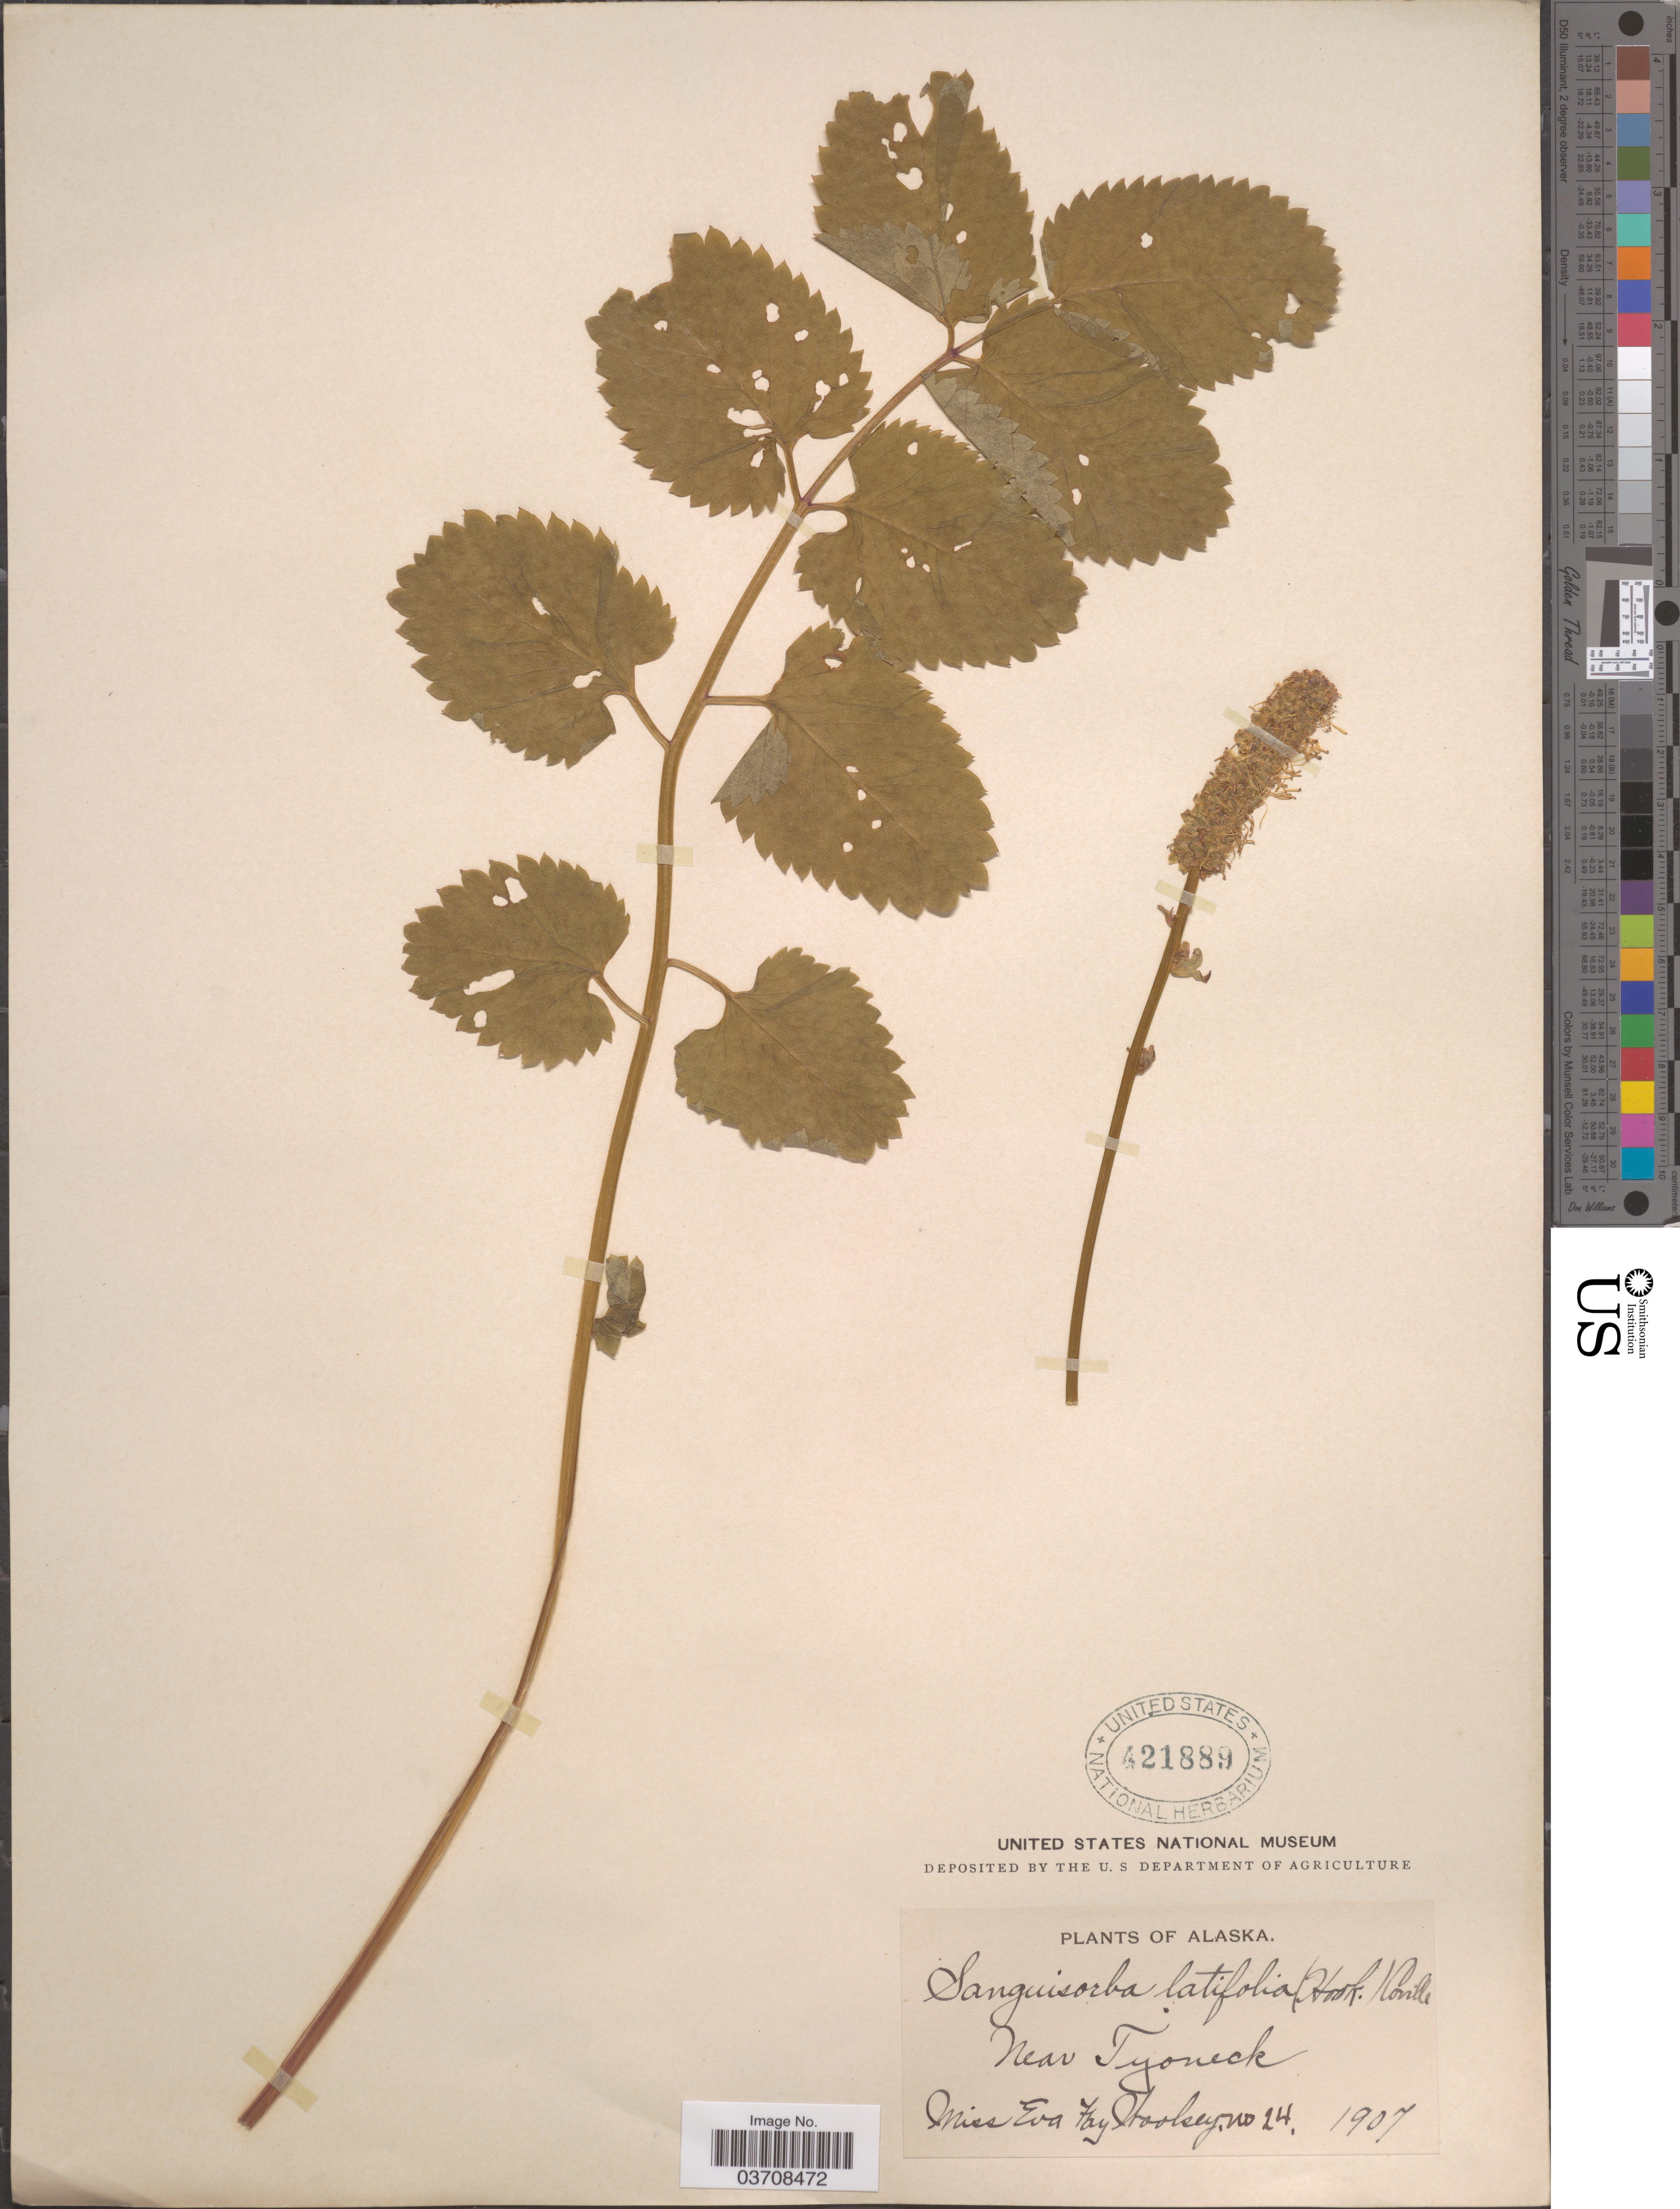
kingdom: Plantae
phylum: Tracheophyta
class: Magnoliopsida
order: Rosales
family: Rosaceae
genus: Sanguisorba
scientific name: Sanguisorba stipulata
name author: Raf.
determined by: Strong, Mark T., (BOT), Smithsonian Institution - National Museum of Natural History (UNITED STATES)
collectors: E. Woolsey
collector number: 24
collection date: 1907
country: United States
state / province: Alaska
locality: Near Tyoneck.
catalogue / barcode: US 421889